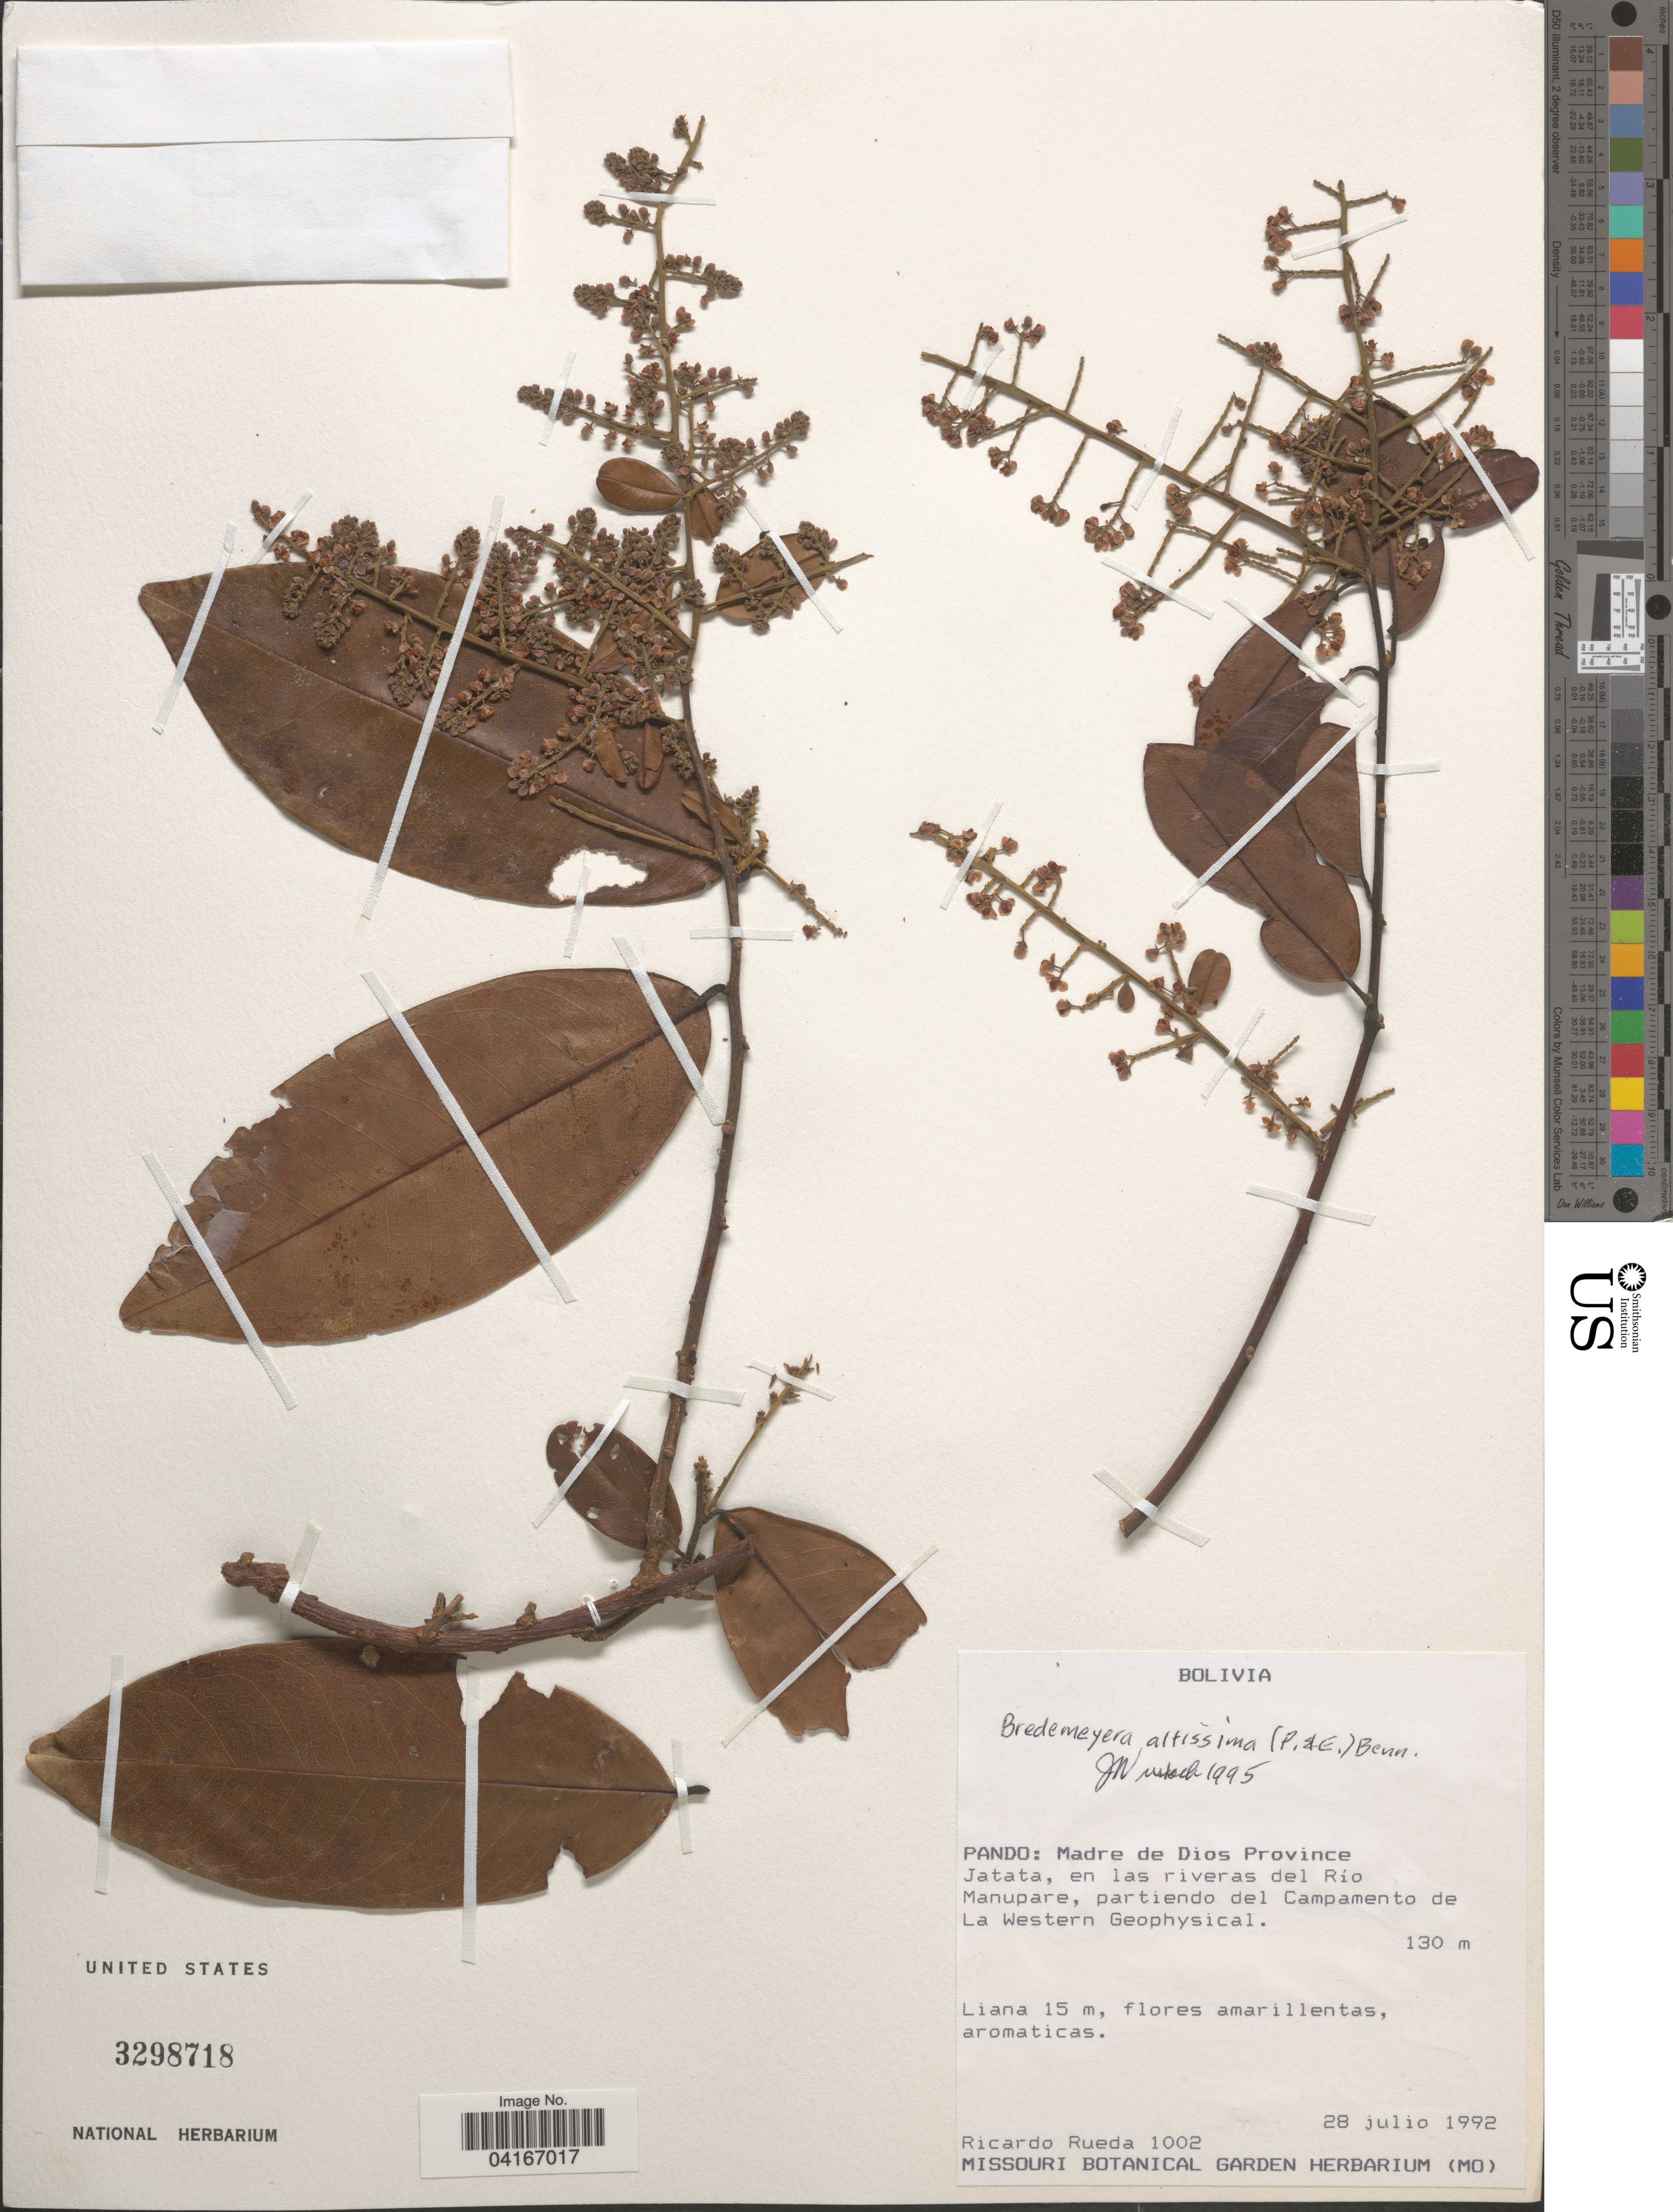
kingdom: Plantae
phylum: Tracheophyta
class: Magnoliopsida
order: Fabales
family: Polygalaceae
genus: Bredemeyera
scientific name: Bredemeyera altissima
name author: (Poepp.) A.W. Benn.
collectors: R. Rueda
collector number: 1002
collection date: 1992-07-28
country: Bolivia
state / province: Pando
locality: Madre de Dios Province. Jatata, en las riveras del Río Manupare, partiendo del Campamento de La Western Geophysical.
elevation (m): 130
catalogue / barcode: US 3298718